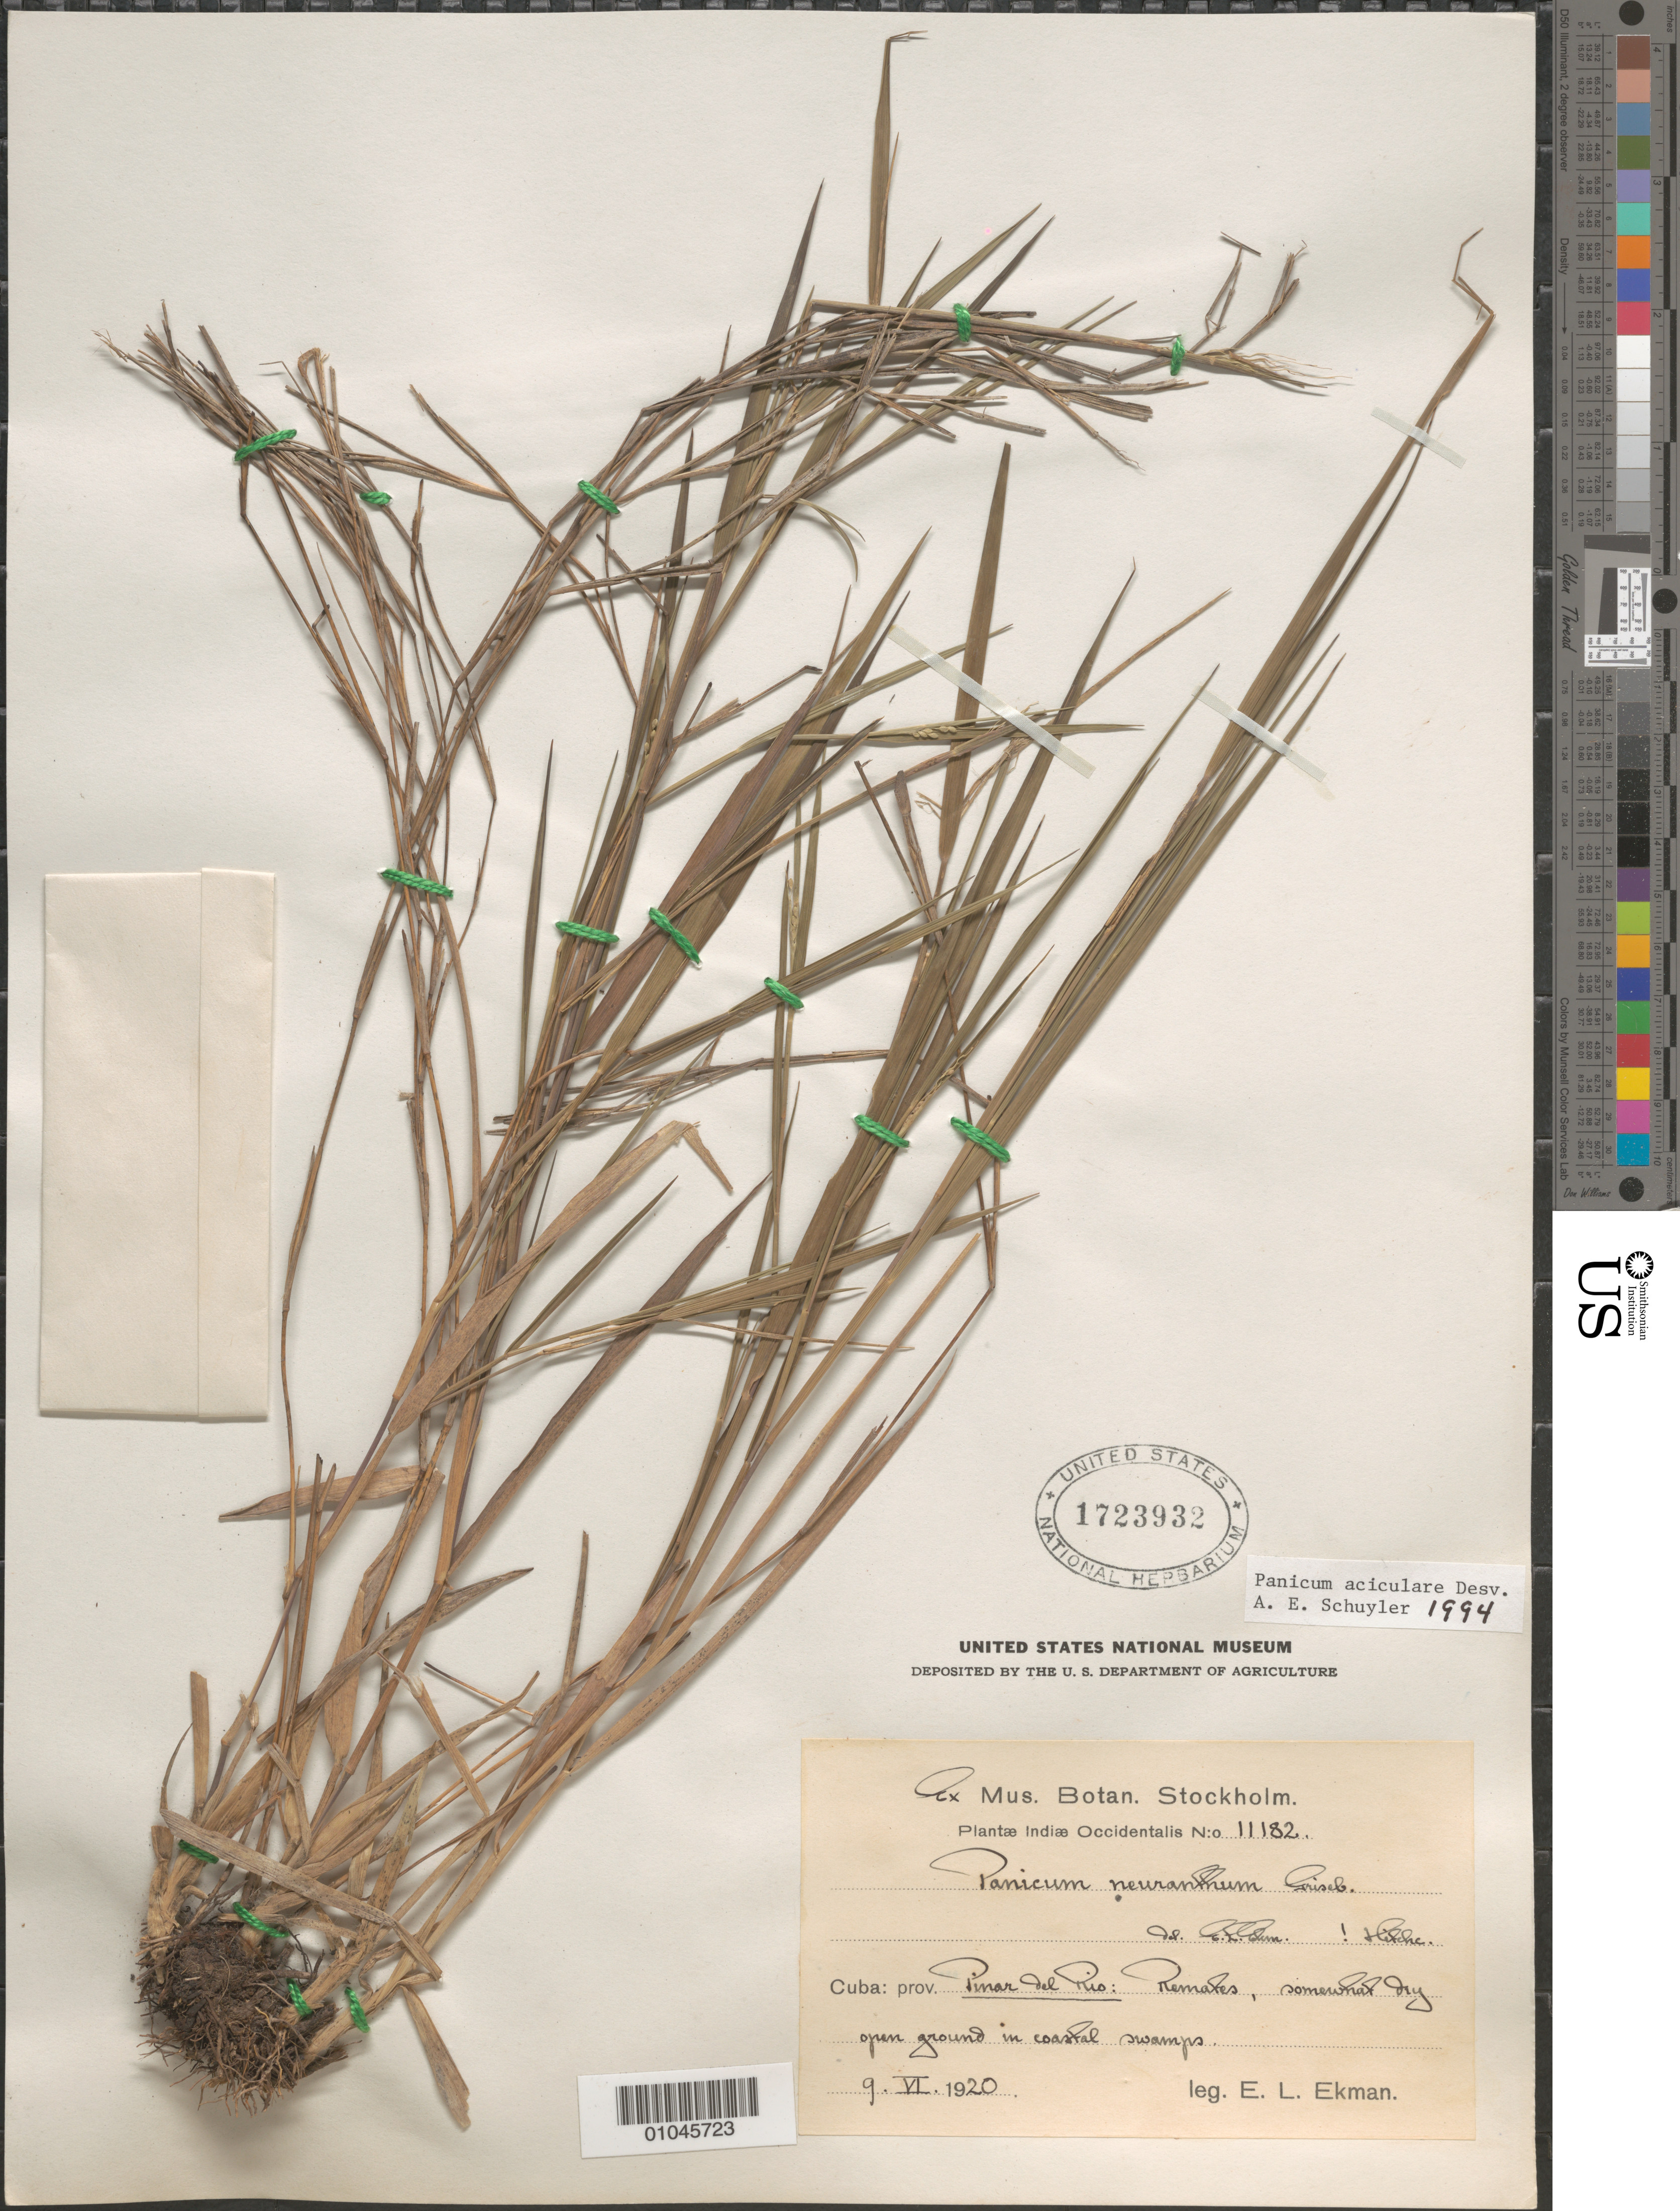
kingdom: Plantae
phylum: Tracheophyta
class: Liliopsida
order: Poales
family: Poaceae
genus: Panicum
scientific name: Panicum aciculare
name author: Desv. ex Poir.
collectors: E. L. Ekman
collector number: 11182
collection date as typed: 09 Jun 1920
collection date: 1920-06-09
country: Cuba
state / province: Pinar del Rio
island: Cuba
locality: somewhat dry open ground in coastal swamps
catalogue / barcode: US 1723932